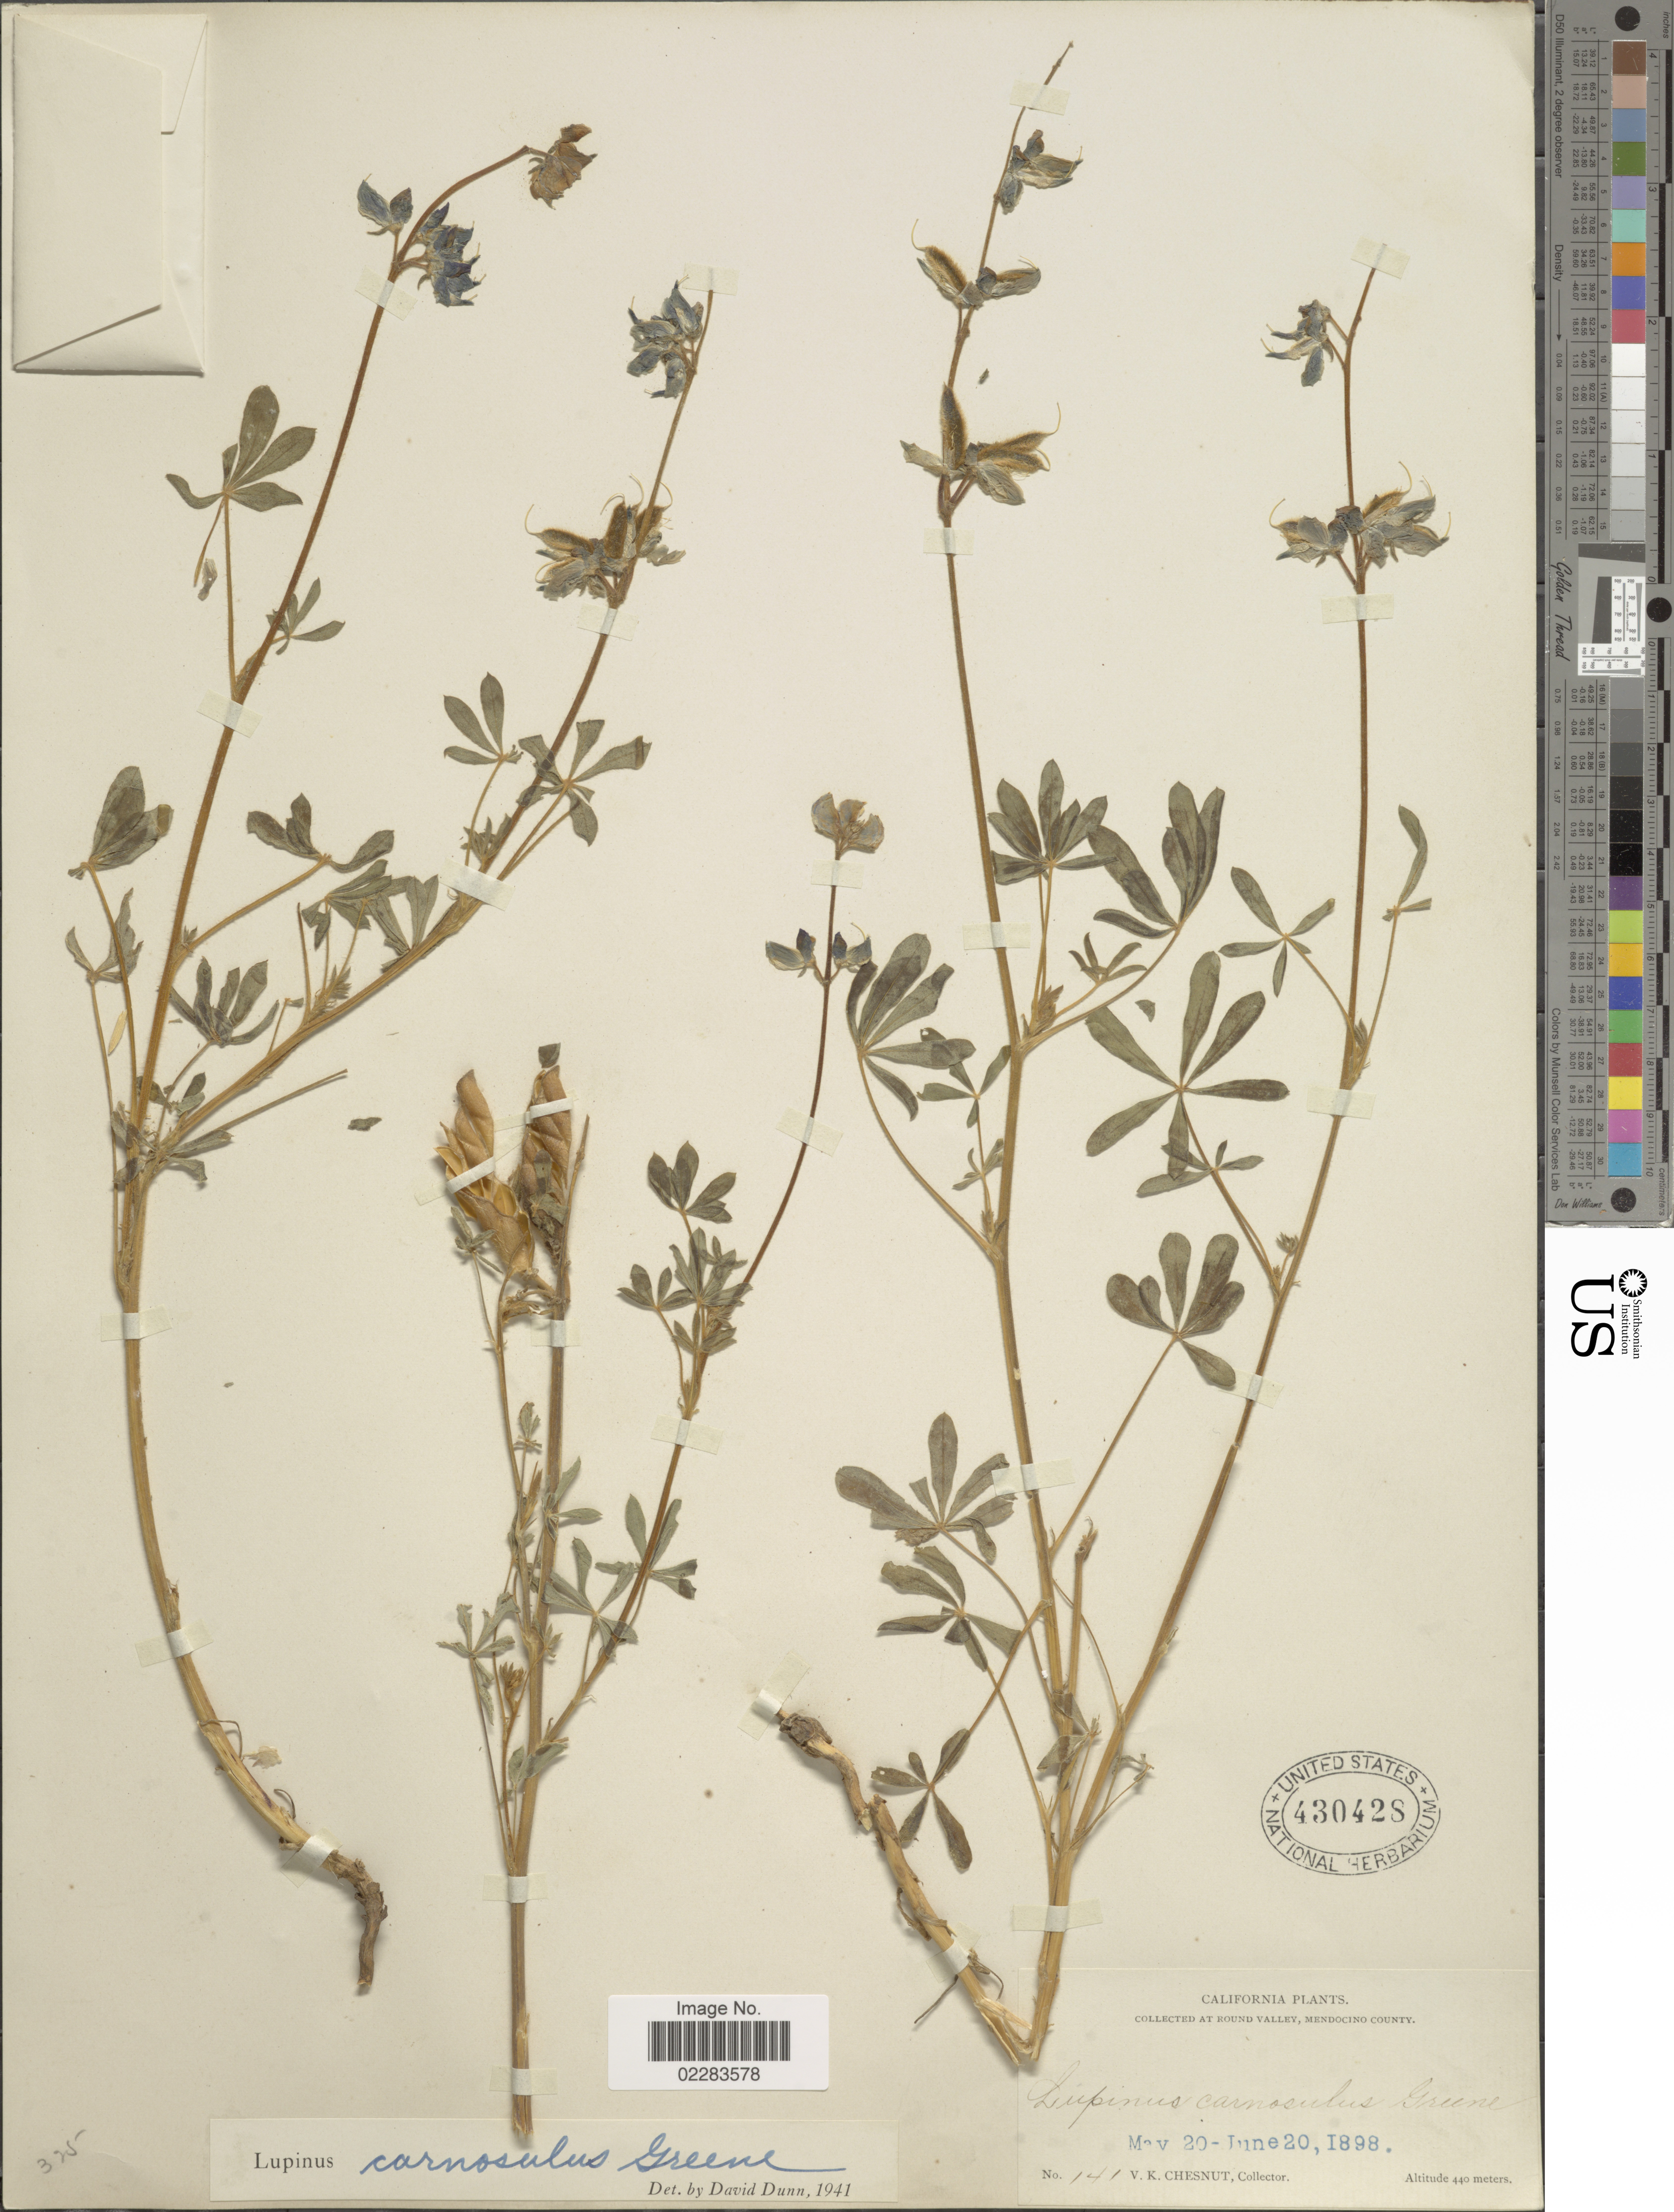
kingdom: Plantae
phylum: Tracheophyta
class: Magnoliopsida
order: Fabales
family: Fabaceae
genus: Lupinus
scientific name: Lupinus affinis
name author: J. Agardh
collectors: V. Chesnut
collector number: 141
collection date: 1898-05-20/1898-06-20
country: United States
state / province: California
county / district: Mendocino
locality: Round Valley, Mendocino County.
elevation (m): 440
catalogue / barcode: US 430428